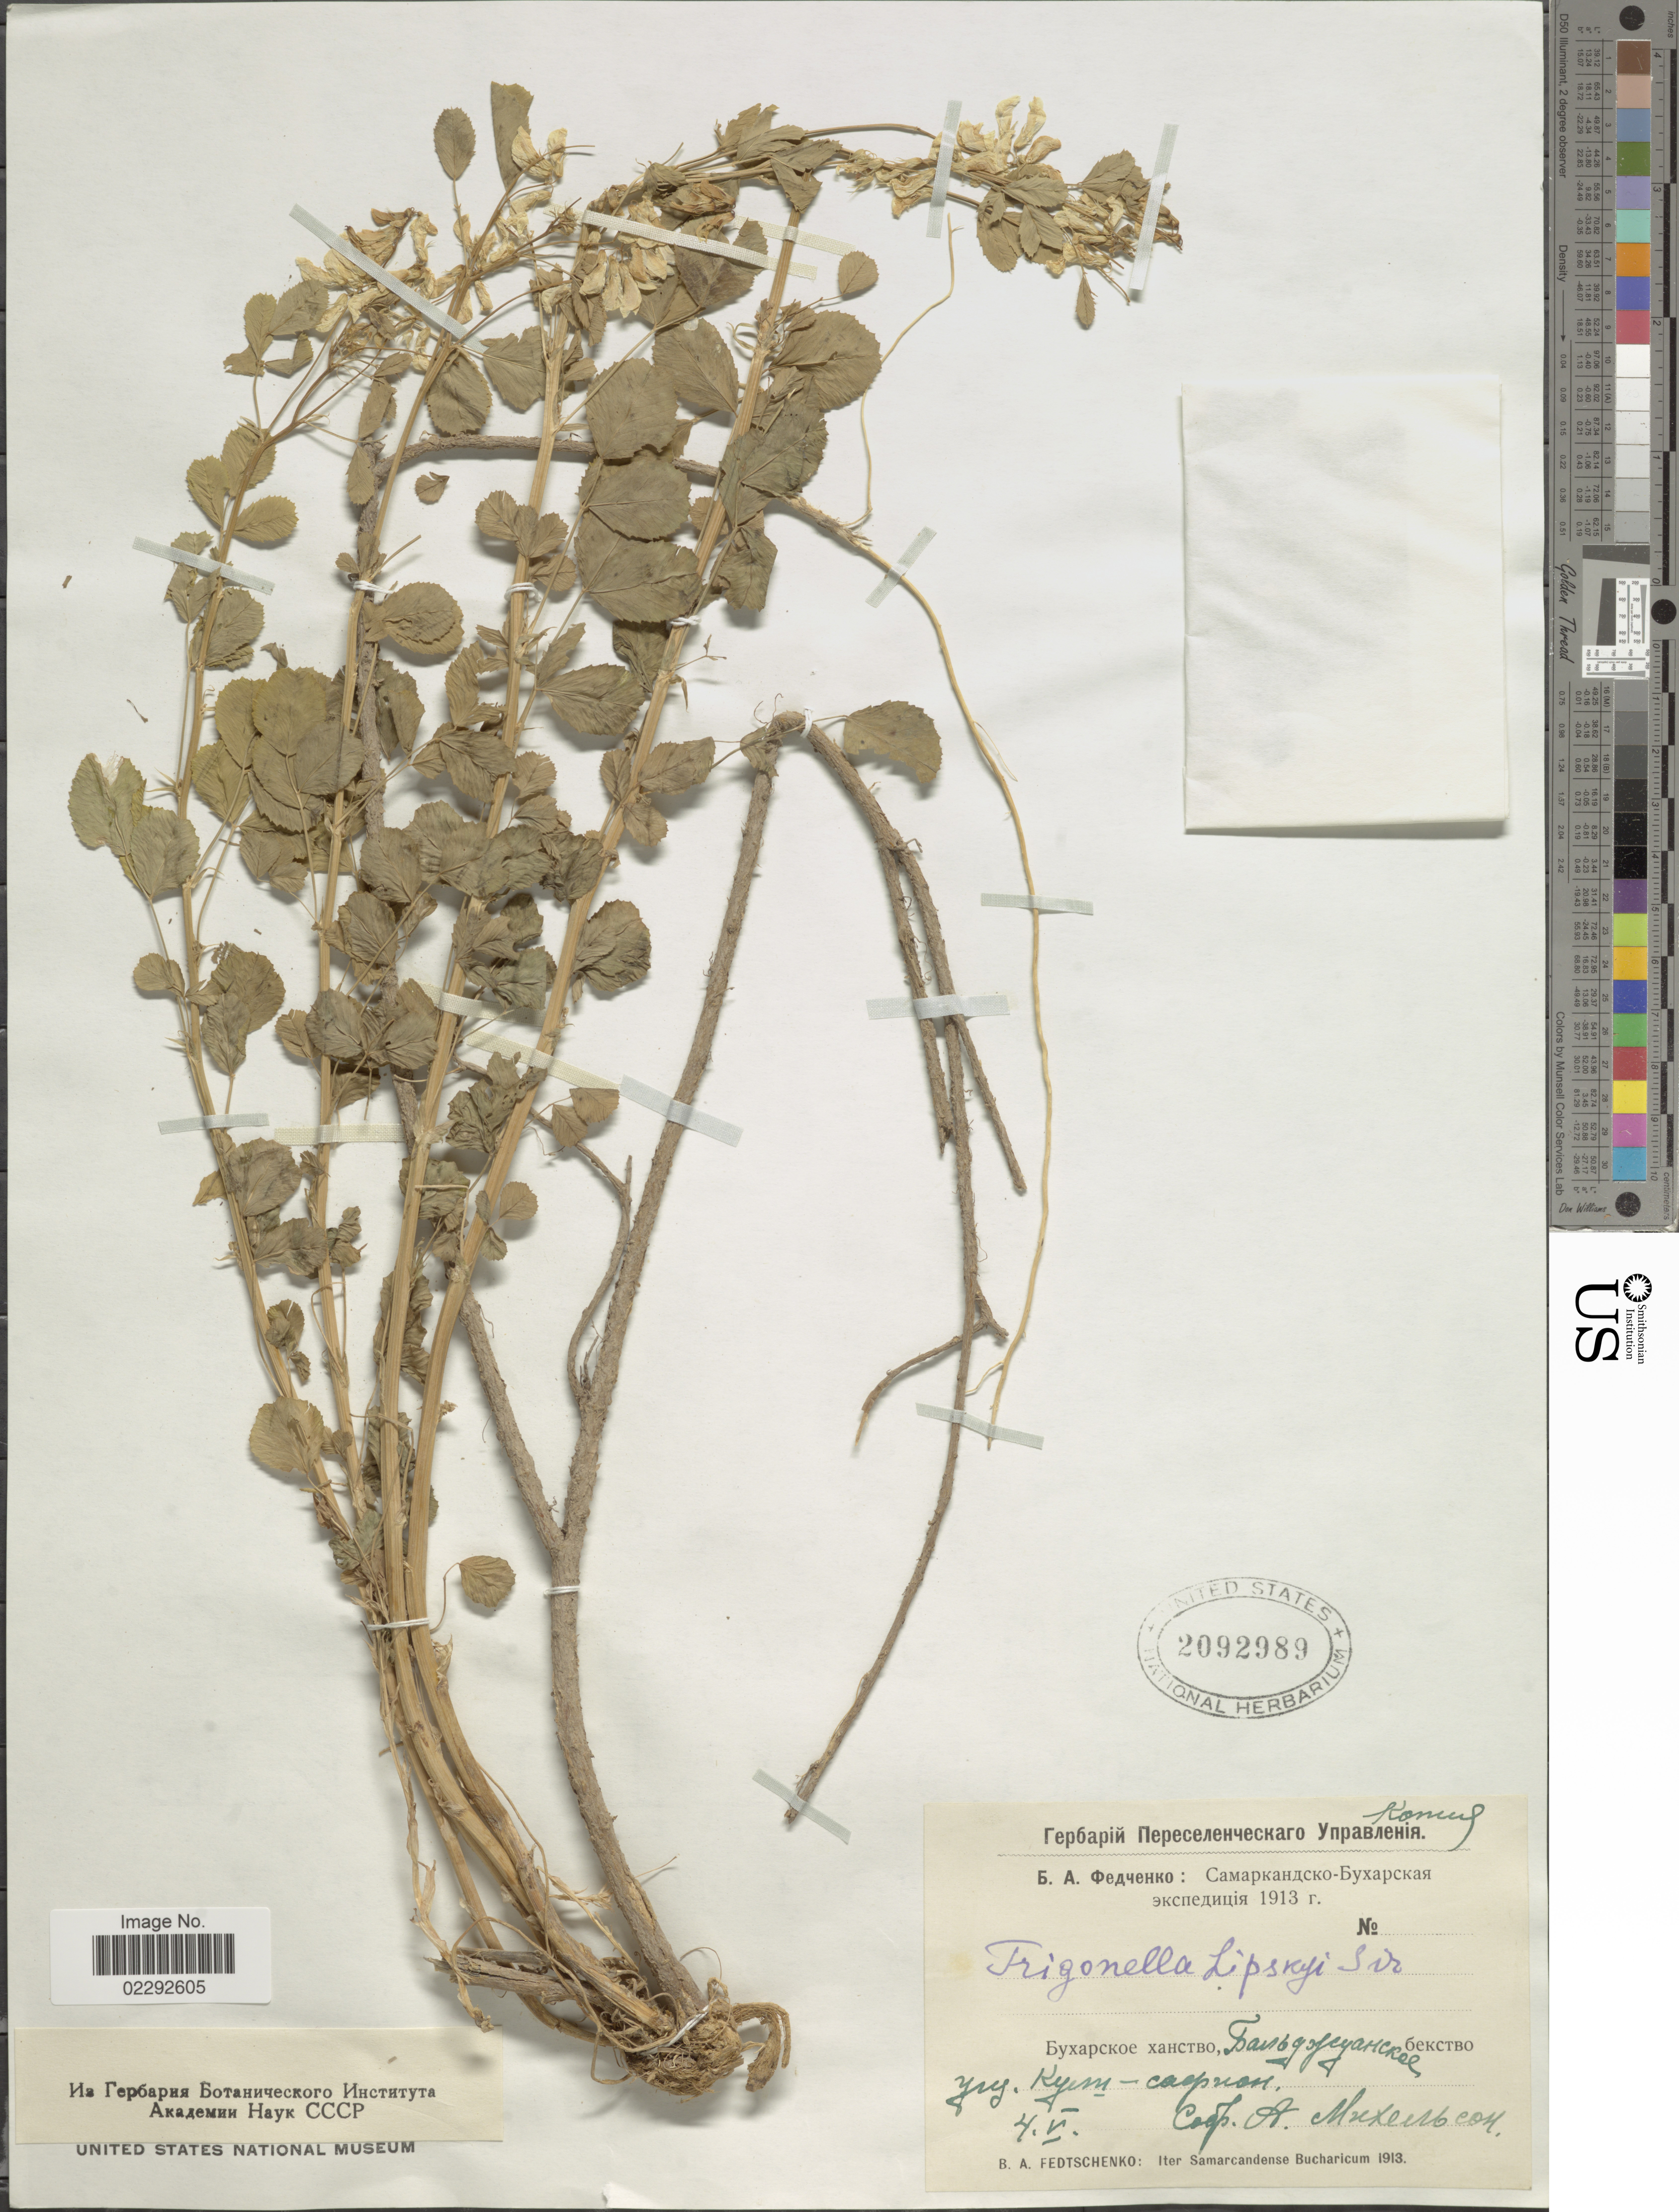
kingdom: Plantae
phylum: Tracheophyta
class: Magnoliopsida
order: Fabales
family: Fabaceae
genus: Trigonella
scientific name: Trigonella lipskii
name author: Širj.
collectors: B. A. Fedtschenko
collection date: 1913-05-04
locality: Samarcandense Bucharicum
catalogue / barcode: US 2092989